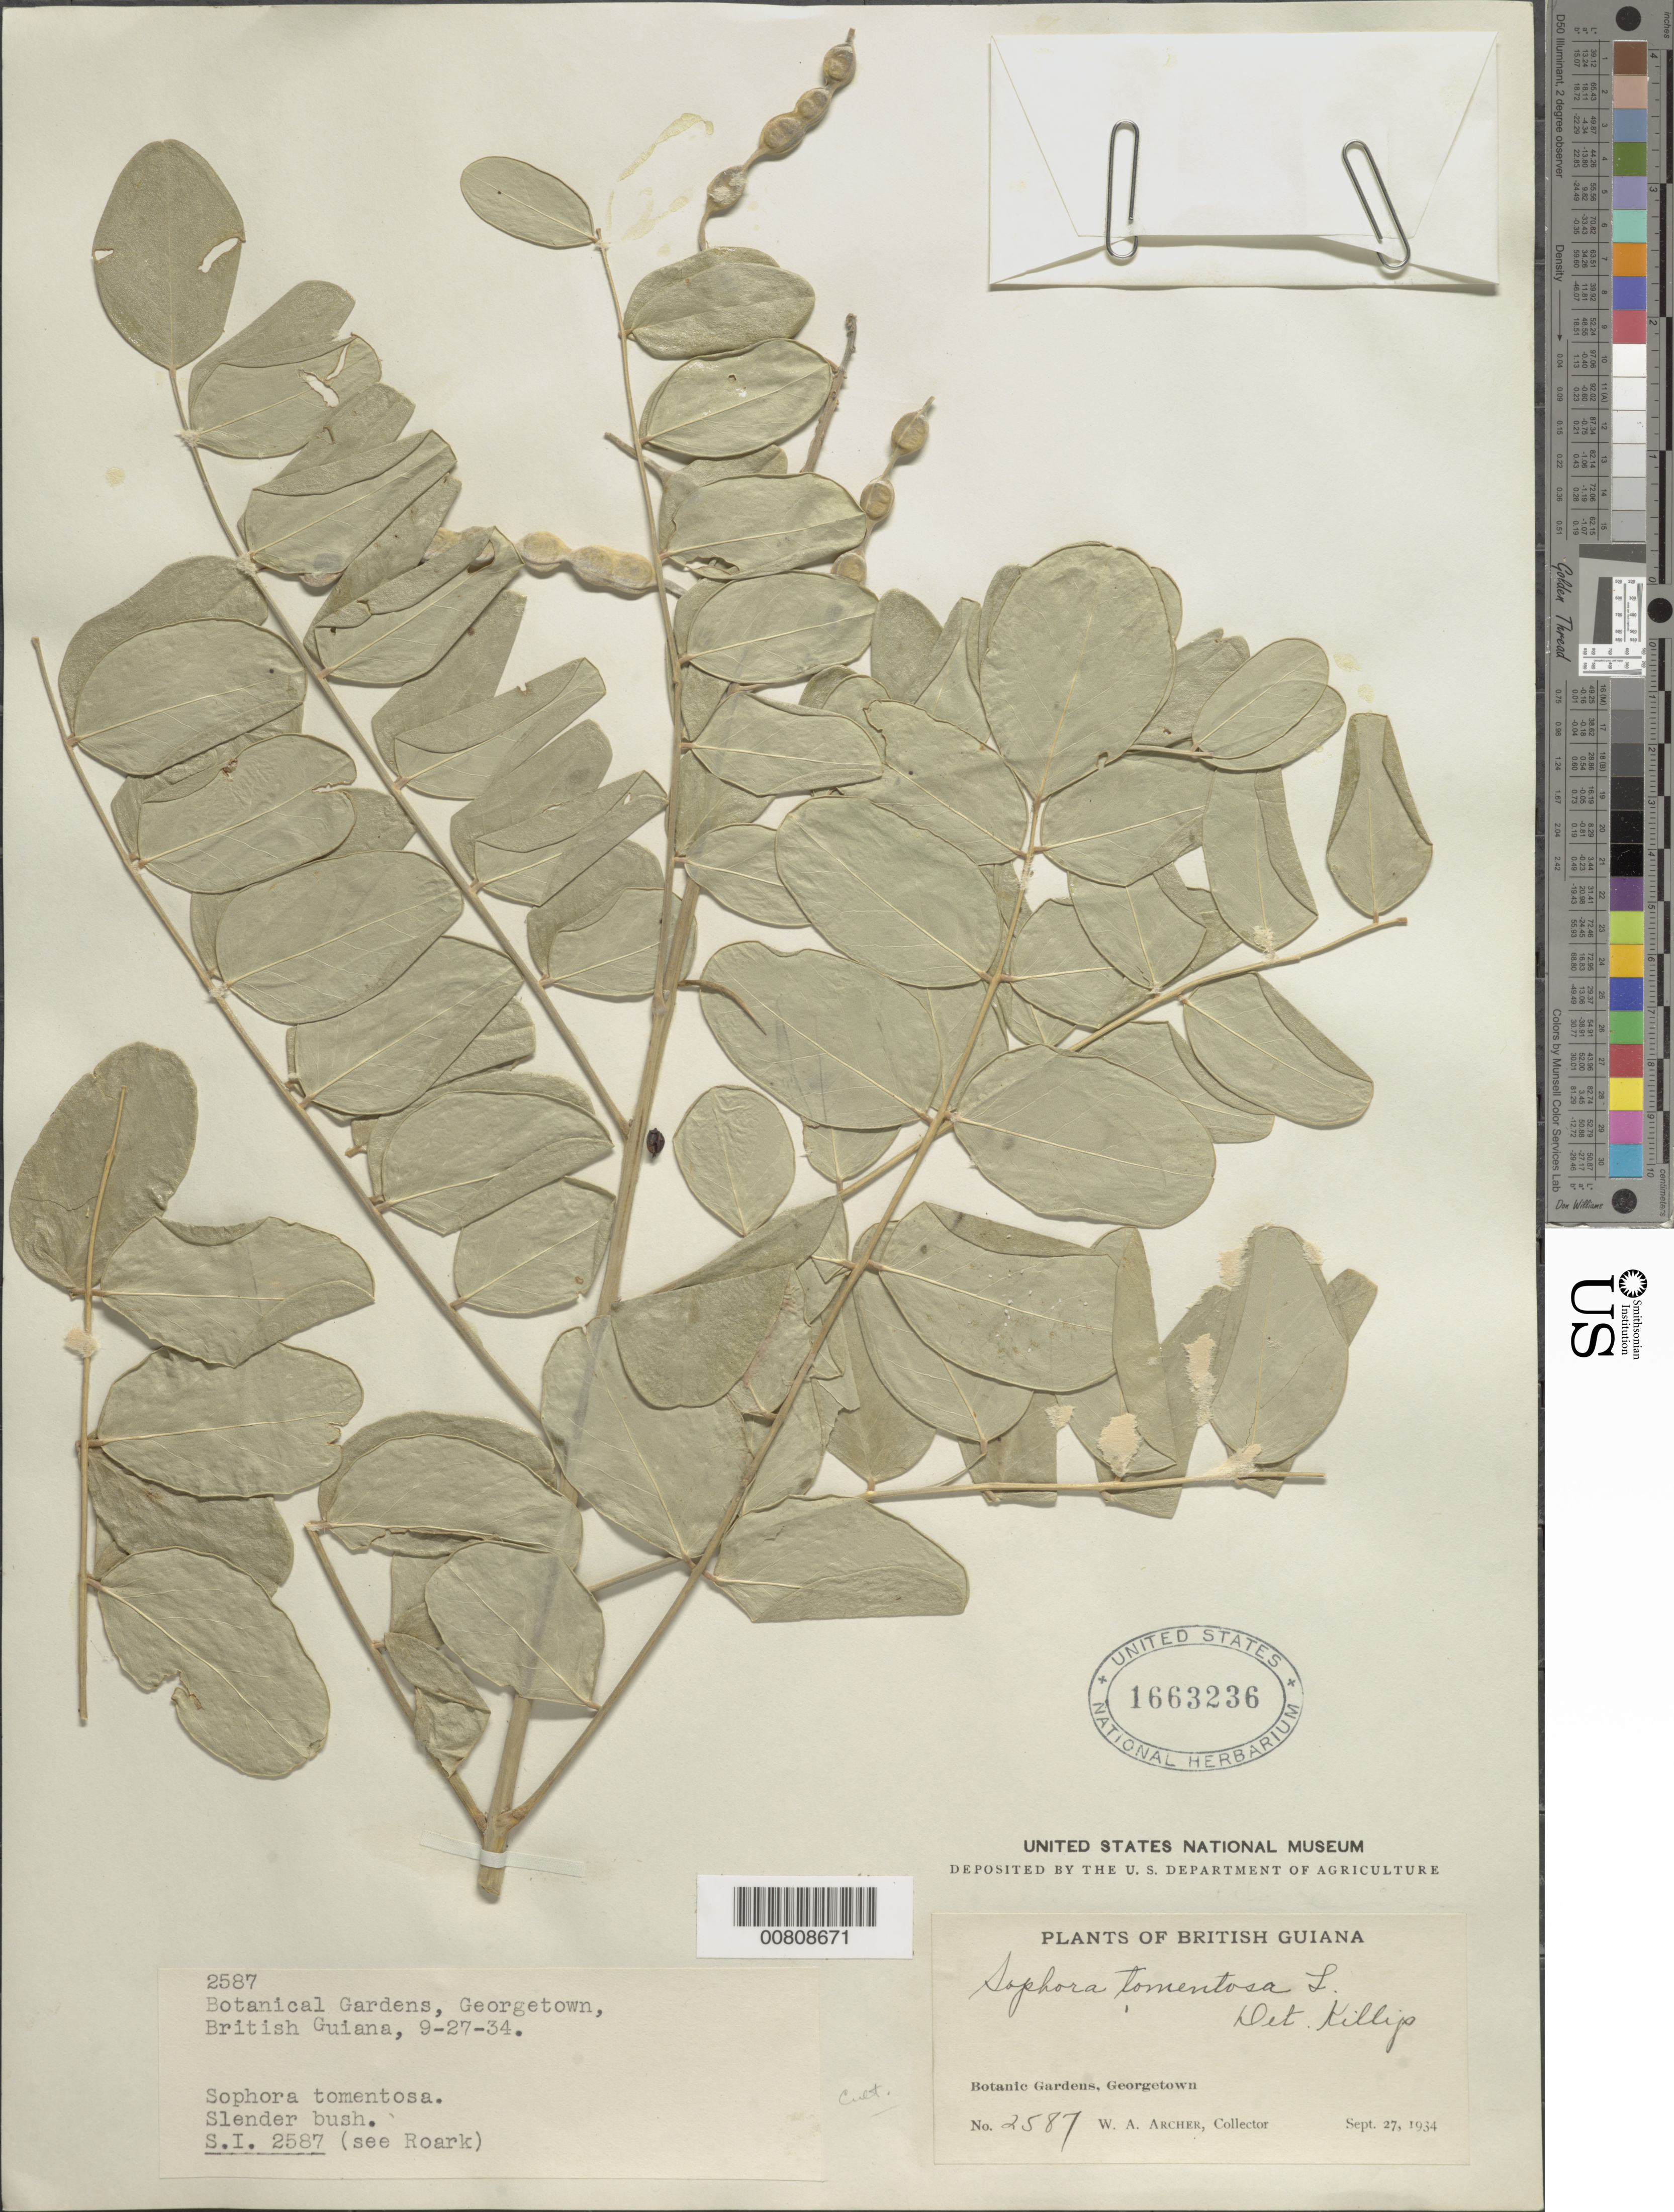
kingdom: Plantae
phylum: Tracheophyta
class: Magnoliopsida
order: Fabales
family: Fabaceae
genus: Sophora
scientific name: Sophora tomentosa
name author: L.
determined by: Killip, Ellsworth P.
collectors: W. A. Archer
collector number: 2587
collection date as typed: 27-Sep-34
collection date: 1934-09-27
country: Guyana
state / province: Demerara-Mahaica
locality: Georgetown, Botanic Gardens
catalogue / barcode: US 1663236